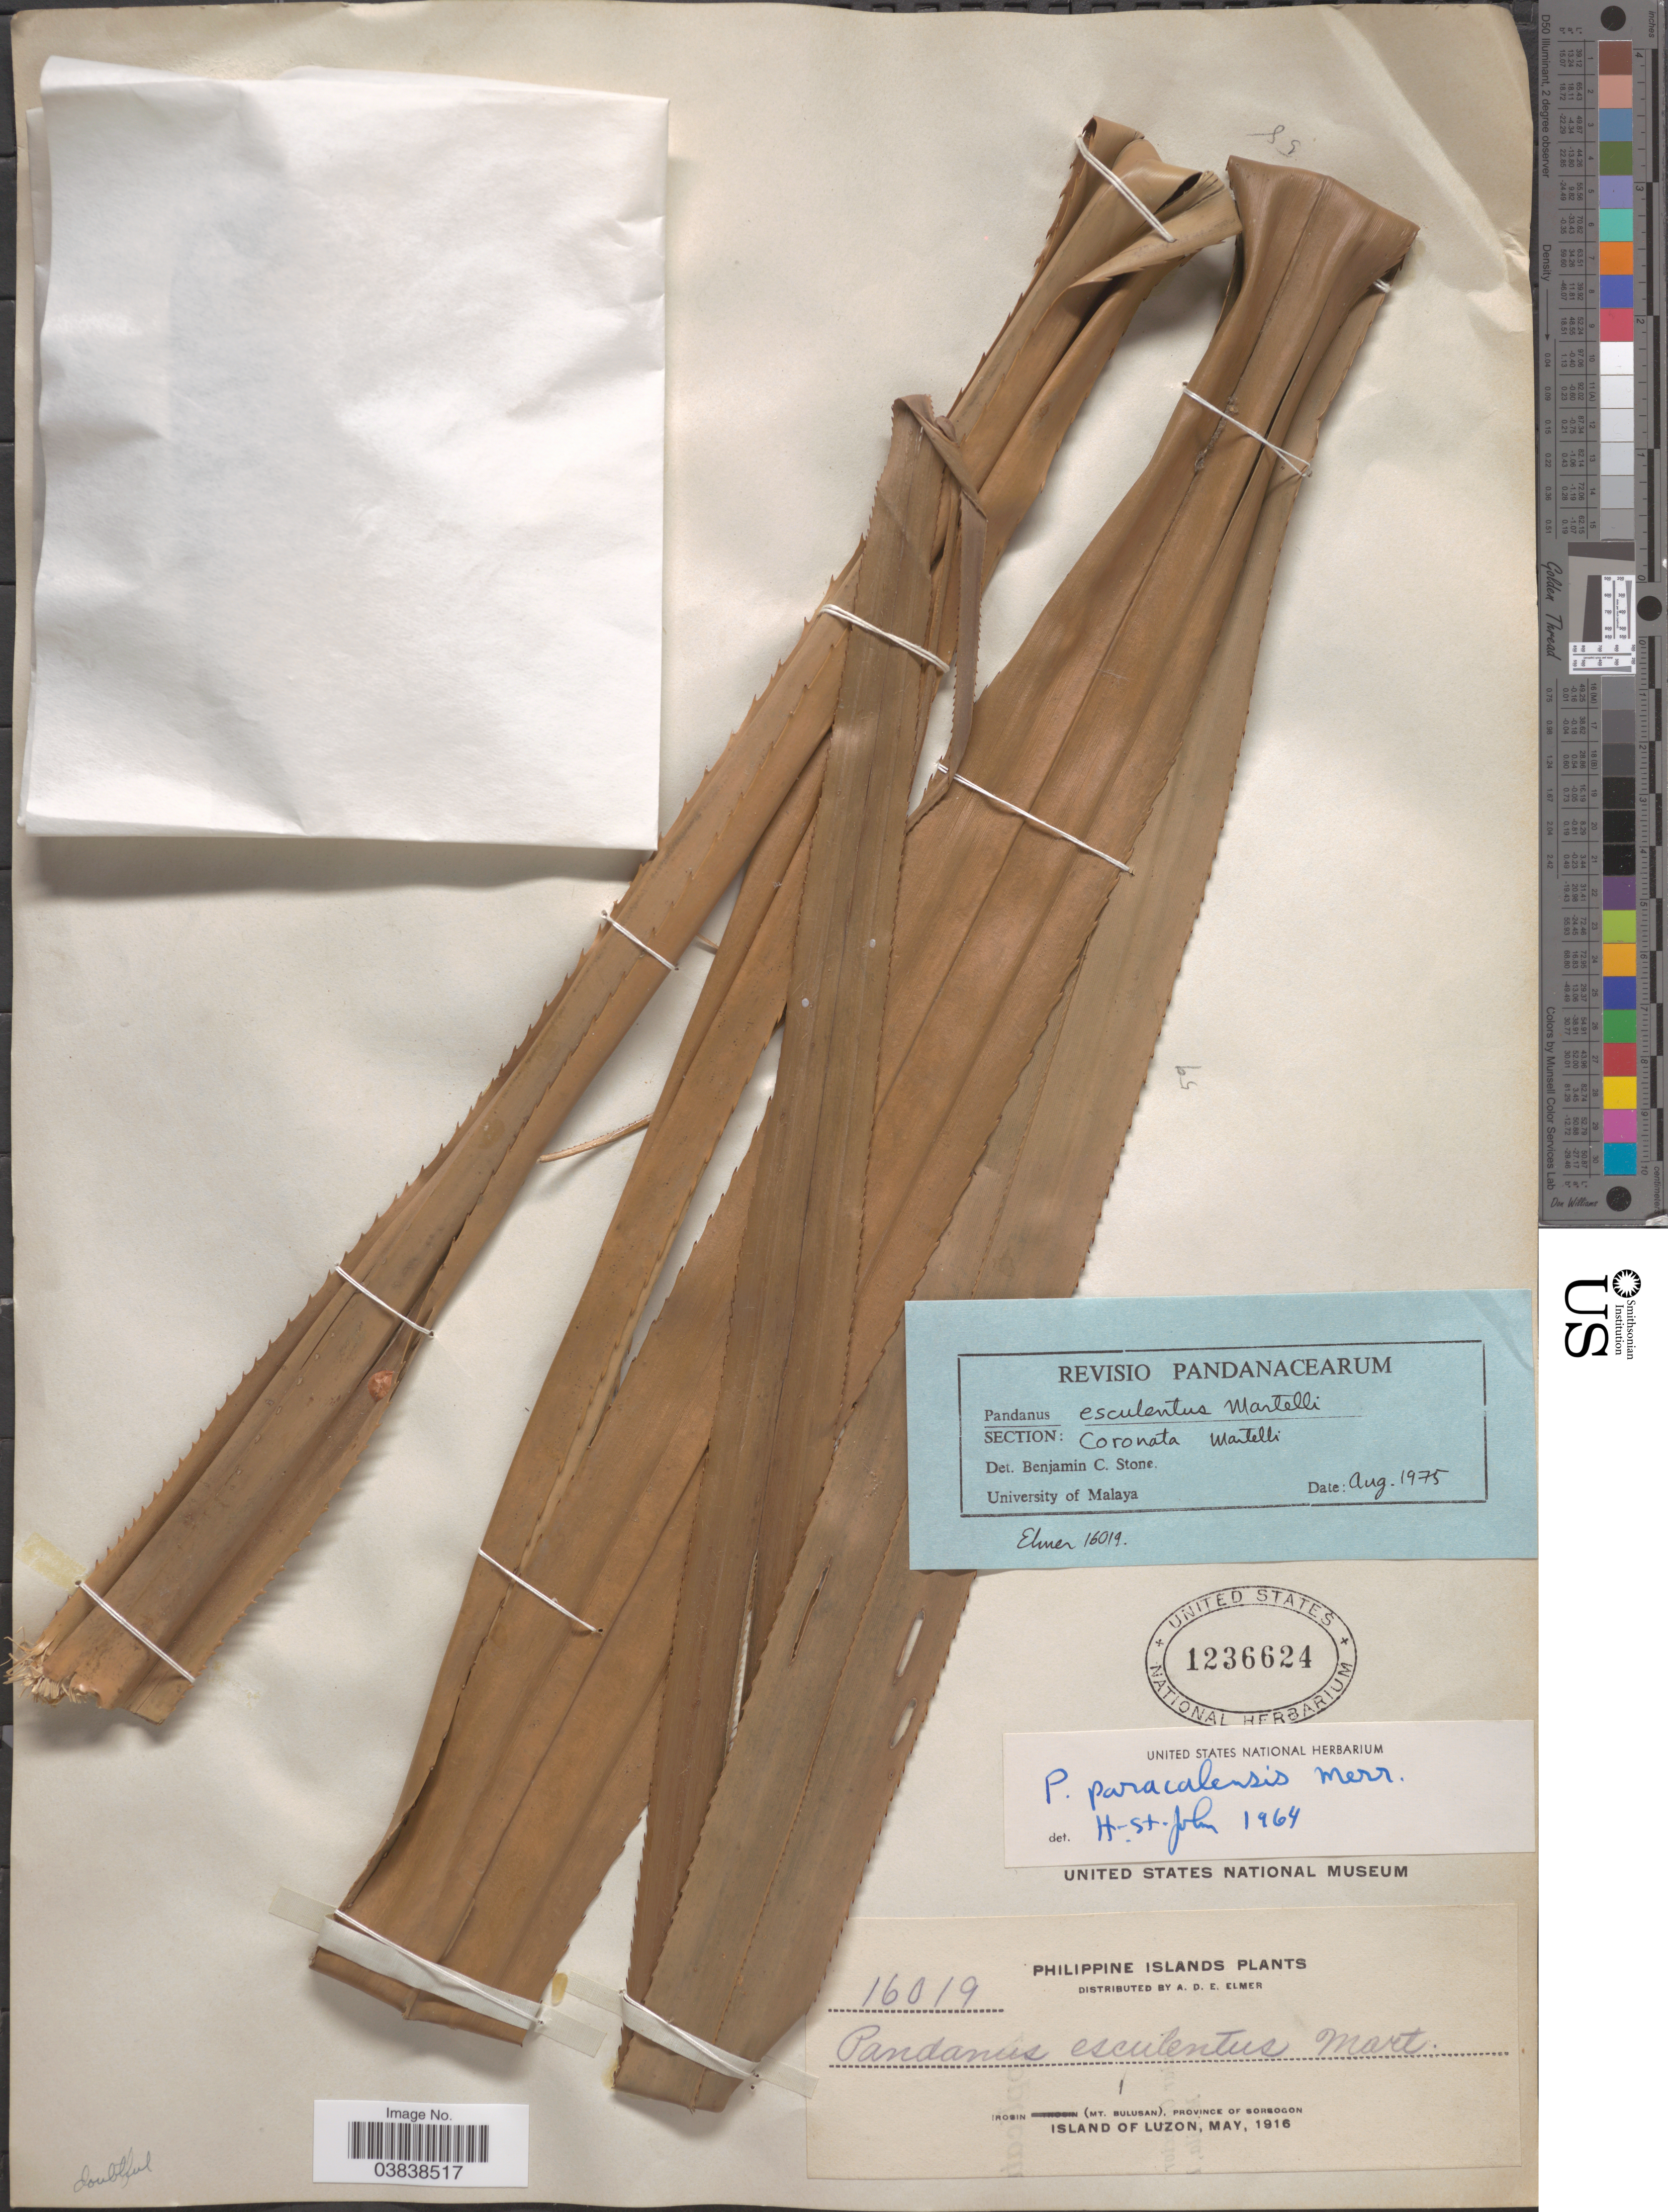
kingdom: Plantae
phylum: Tracheophyta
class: Liliopsida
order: Pandanales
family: Pandanaceae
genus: Pandanus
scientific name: Pandanus esculentus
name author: Martelli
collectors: A. D. E. Elmer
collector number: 16019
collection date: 1916-05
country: Philippines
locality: Irosin (Mt. Bulusan), Province of Sorsogon. Island of Luzon.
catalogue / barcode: US 1236624